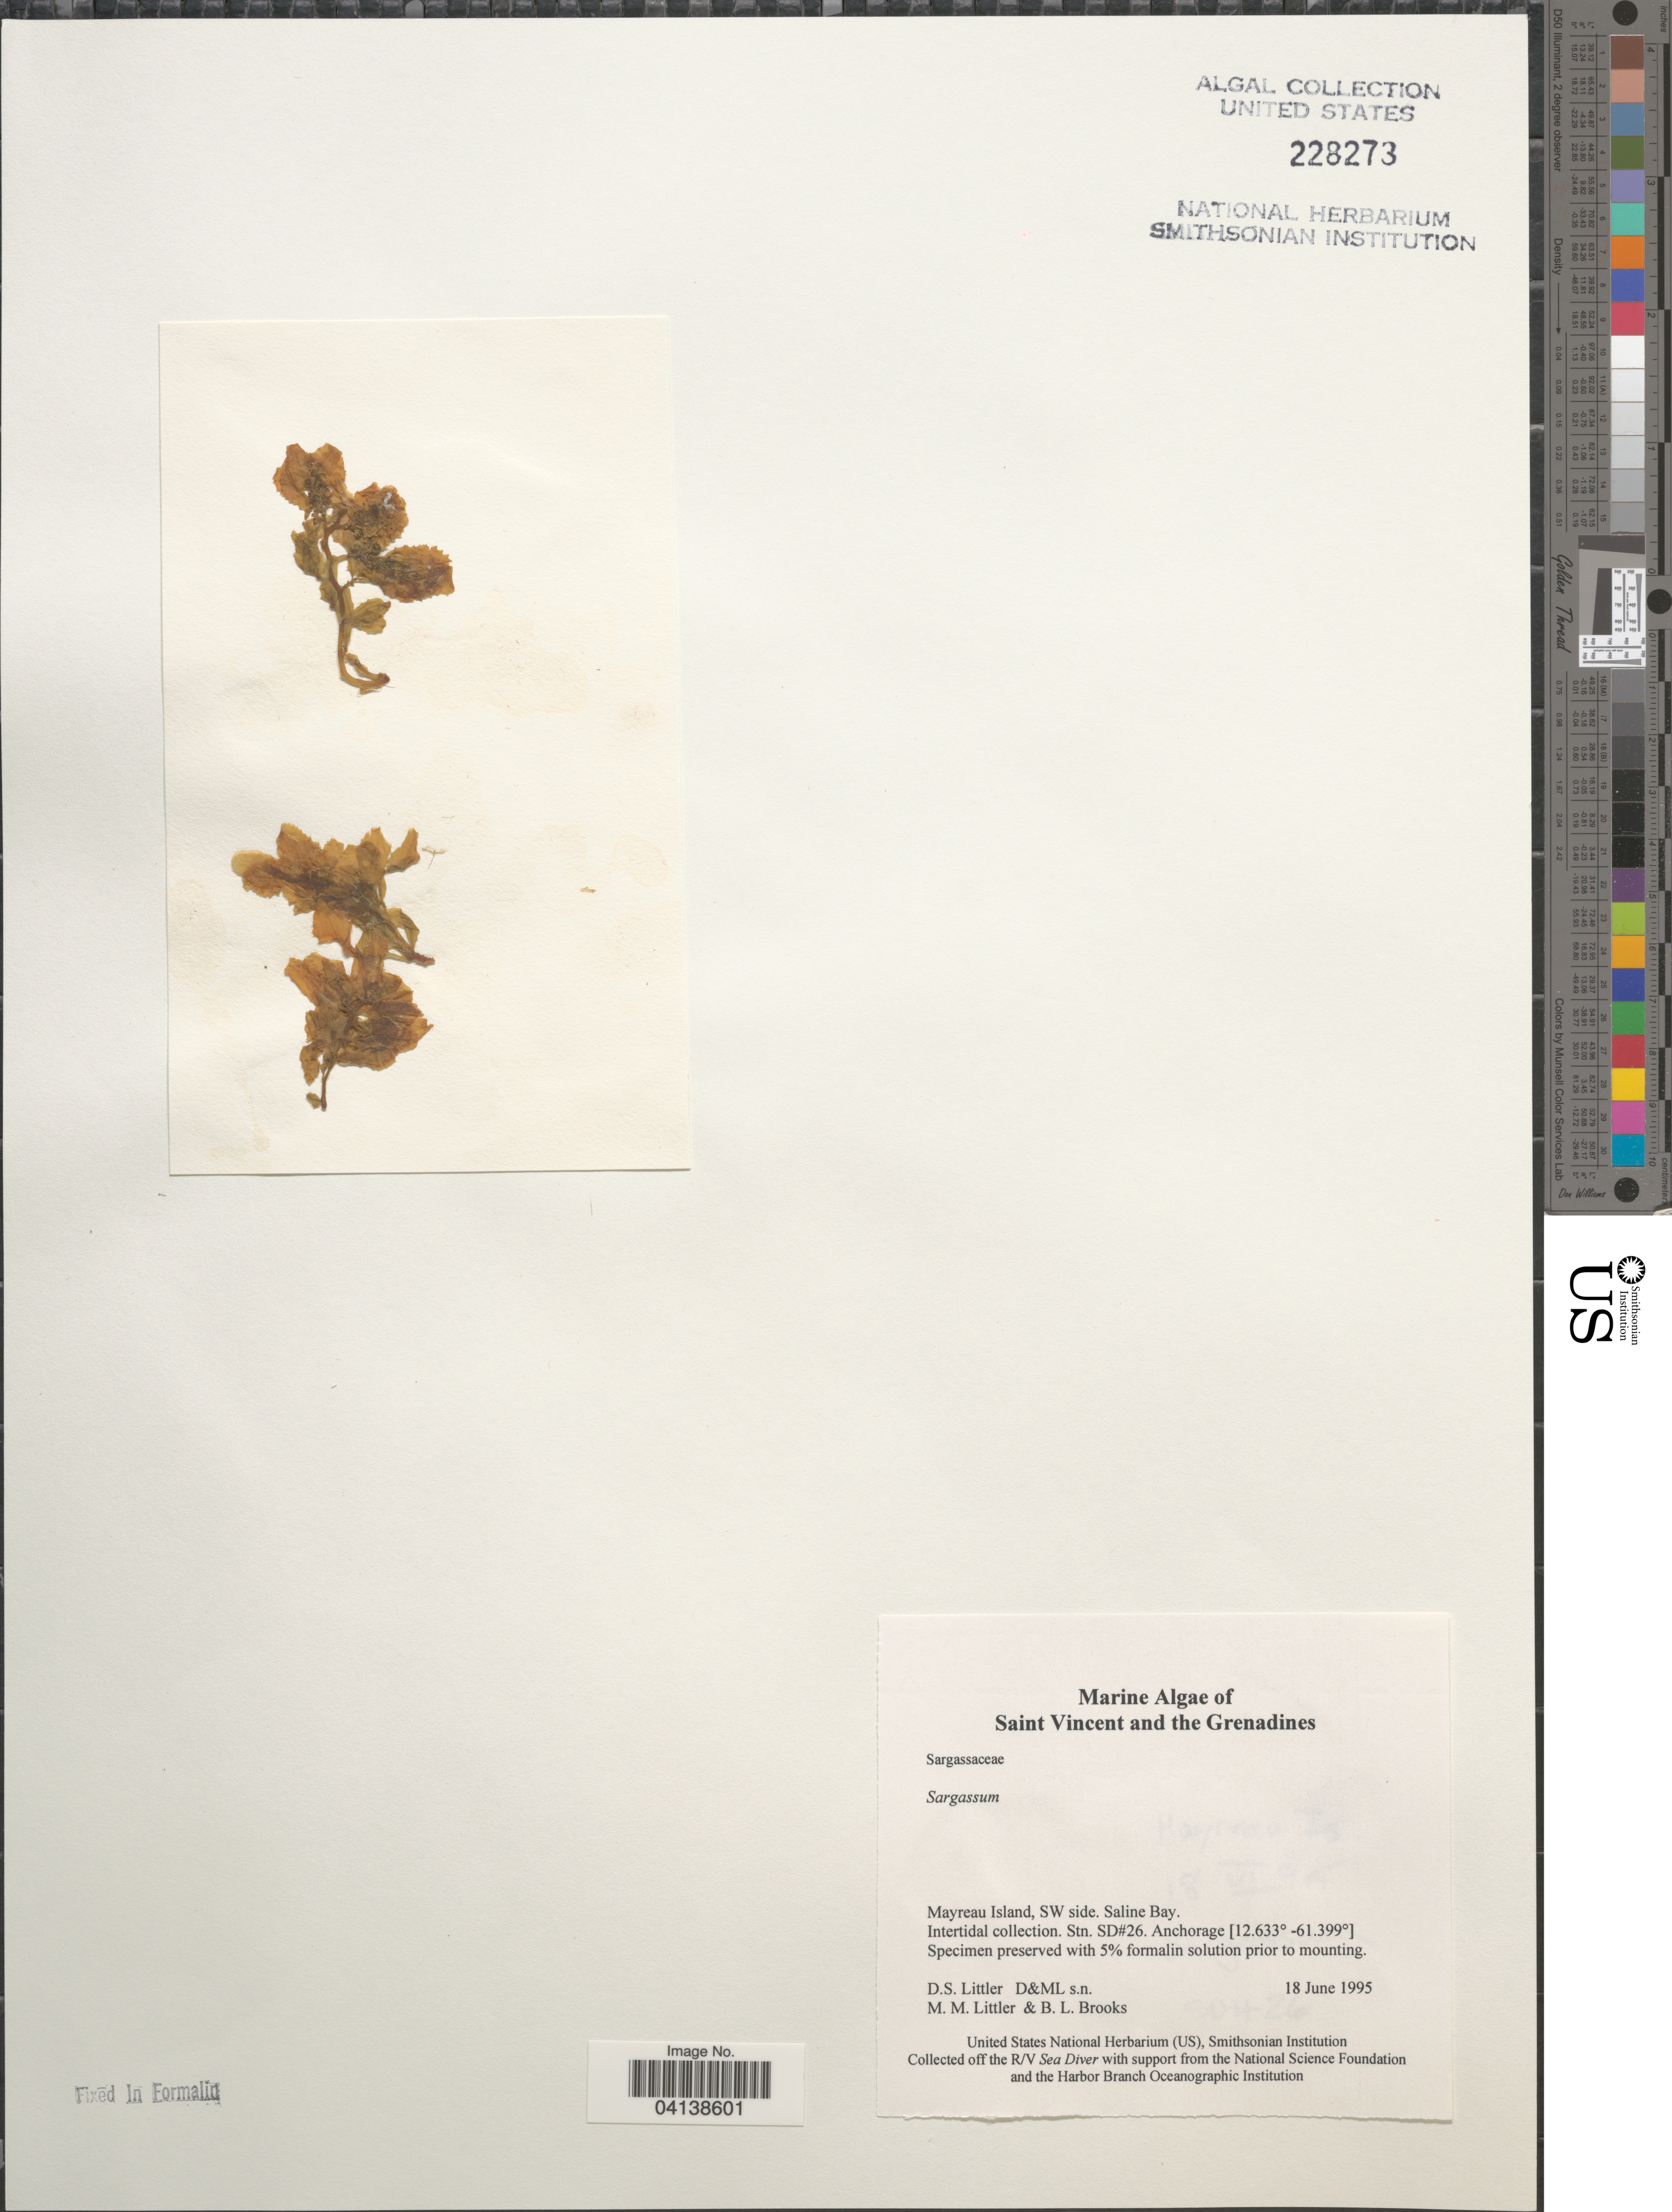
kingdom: Chromista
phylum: Ochrophyta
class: Phaeophyceae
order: Fucales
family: Sargassaceae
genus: Sargassum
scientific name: Sargassum sp.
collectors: D. S. Littler & B. Brooks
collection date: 1995-06-18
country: St. Vincent - Grenadines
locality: Saint Vincent and the Grenadines. Mayreau Island, SW side. Saline Bay. Stn. SD#26.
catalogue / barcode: US 228273